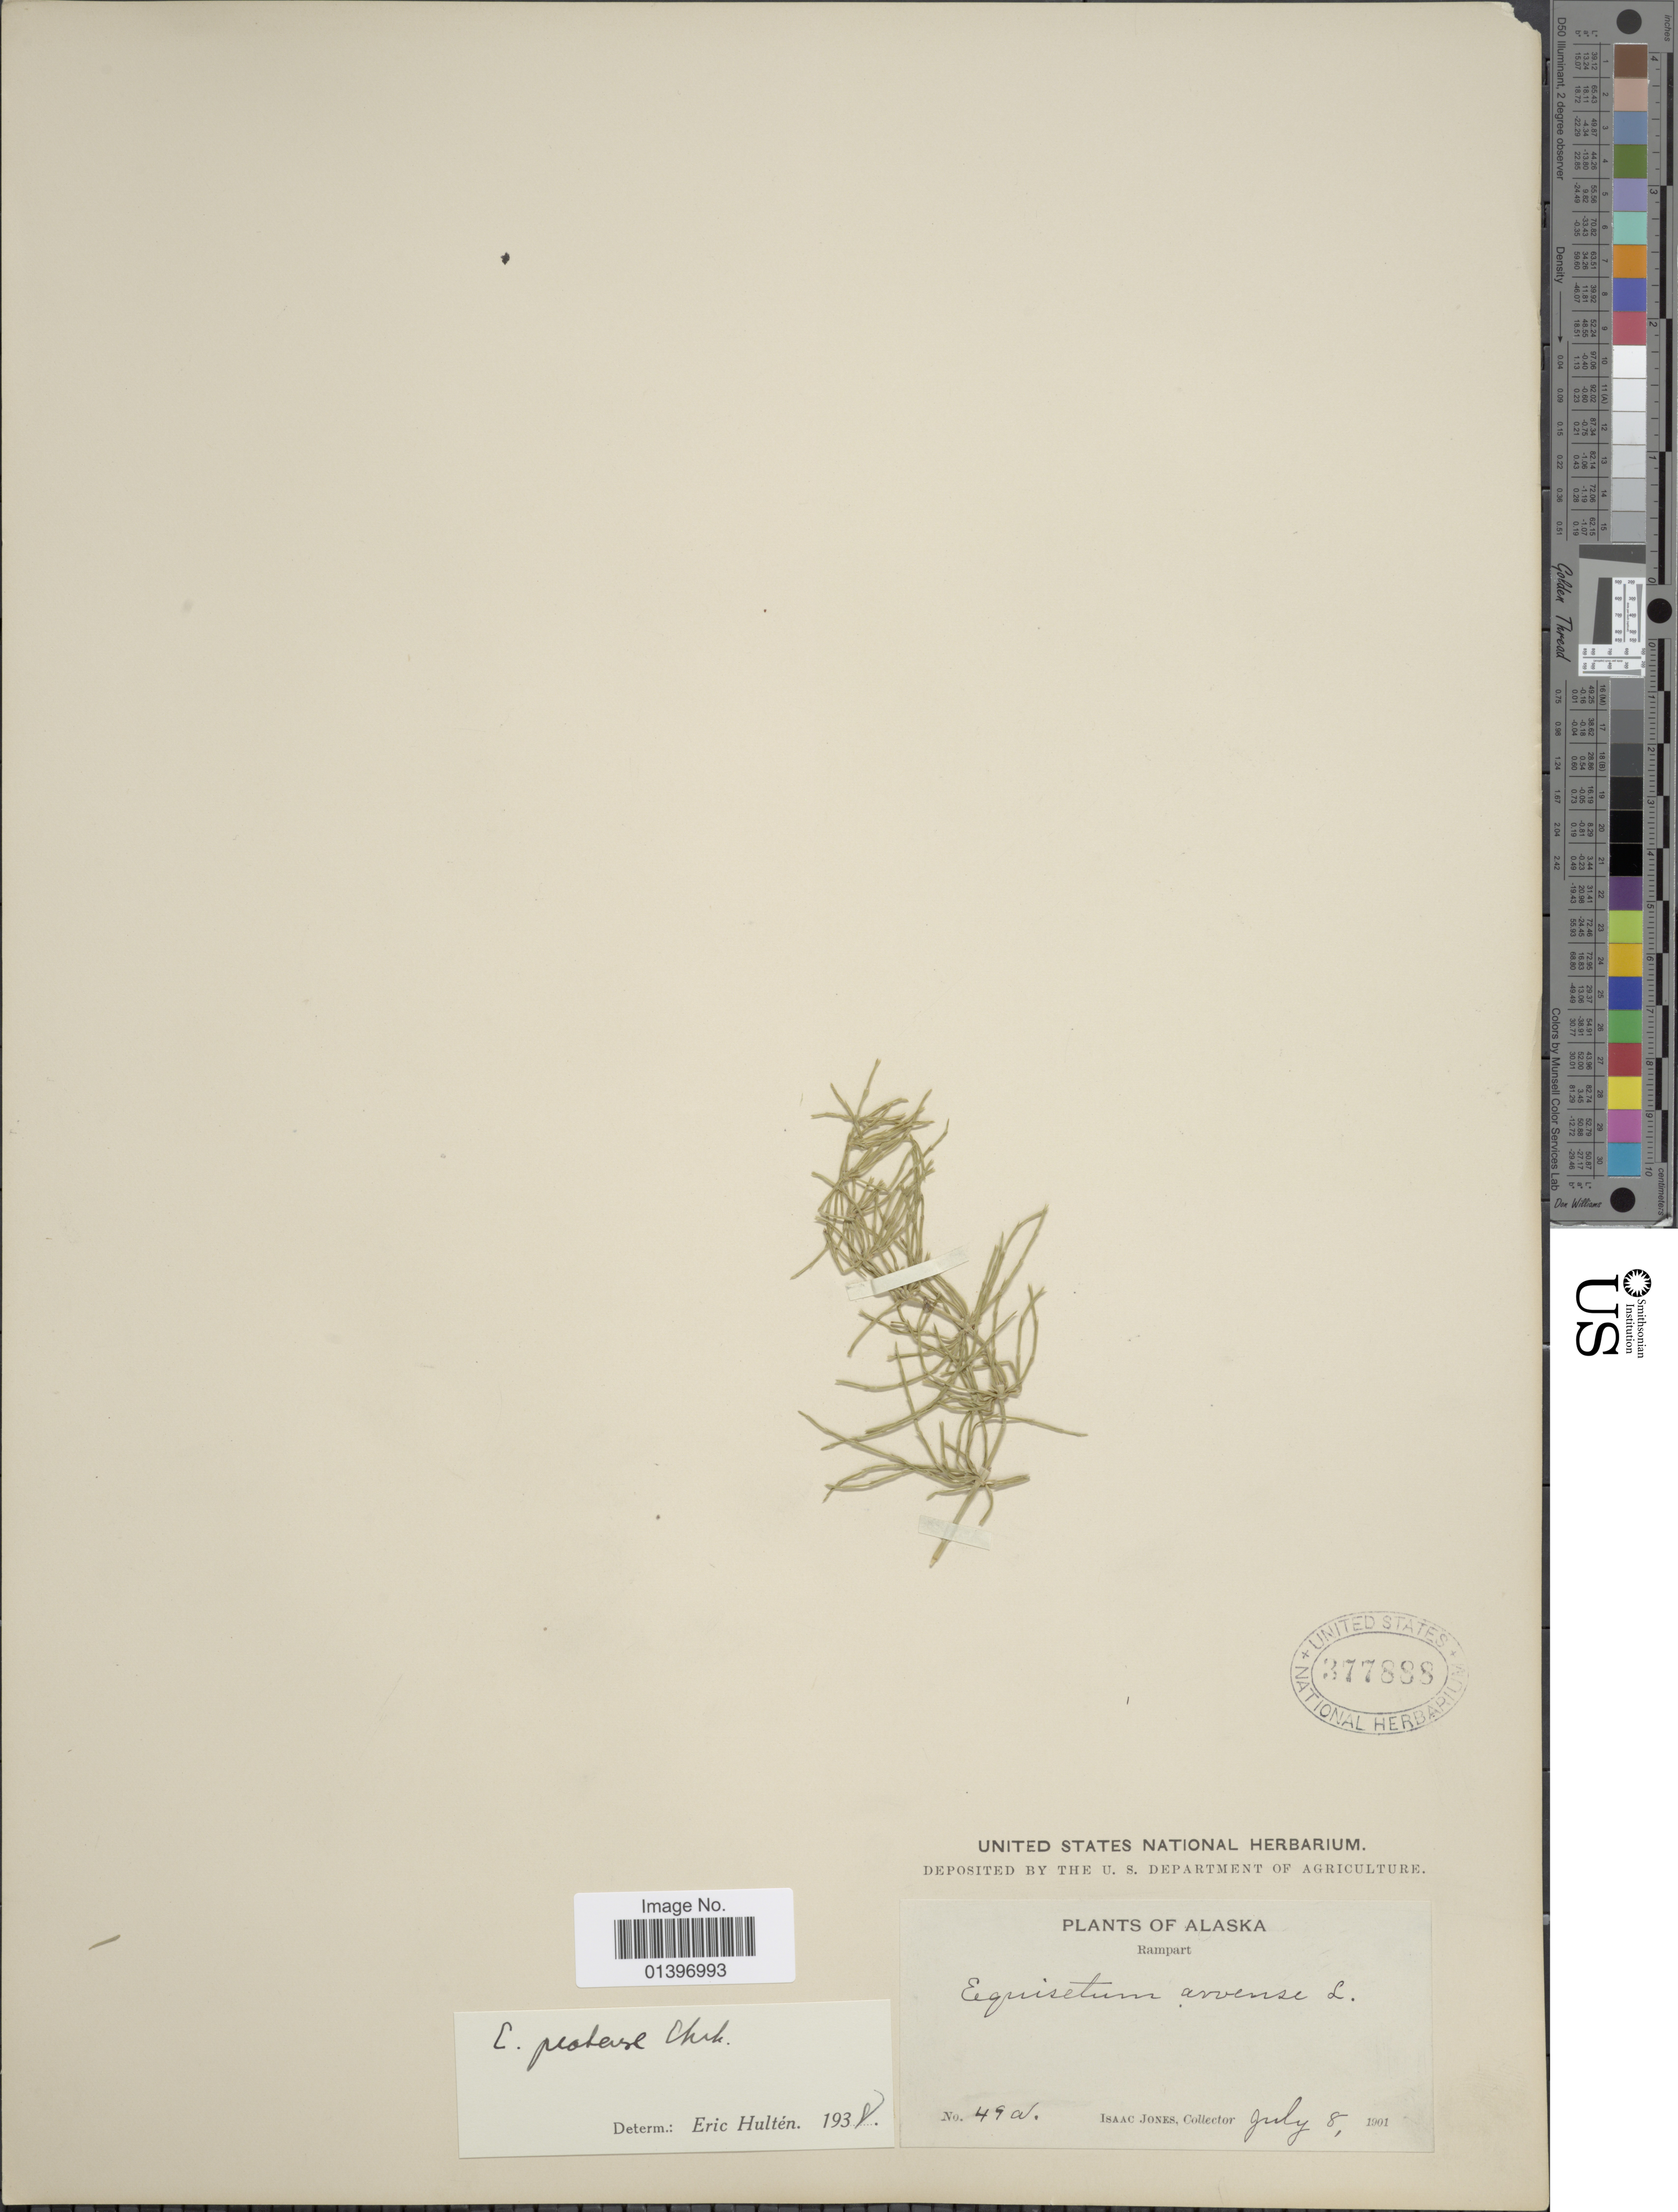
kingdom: Plantae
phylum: Tracheophyta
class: Polypodiopsida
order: Equisetales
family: Equisetaceae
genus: Equisetum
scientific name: Equisetum pratense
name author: Ehrh.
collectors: I. Jones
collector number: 49a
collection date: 1901-07-08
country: United States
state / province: Alaska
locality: Rampart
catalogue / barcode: US 377888